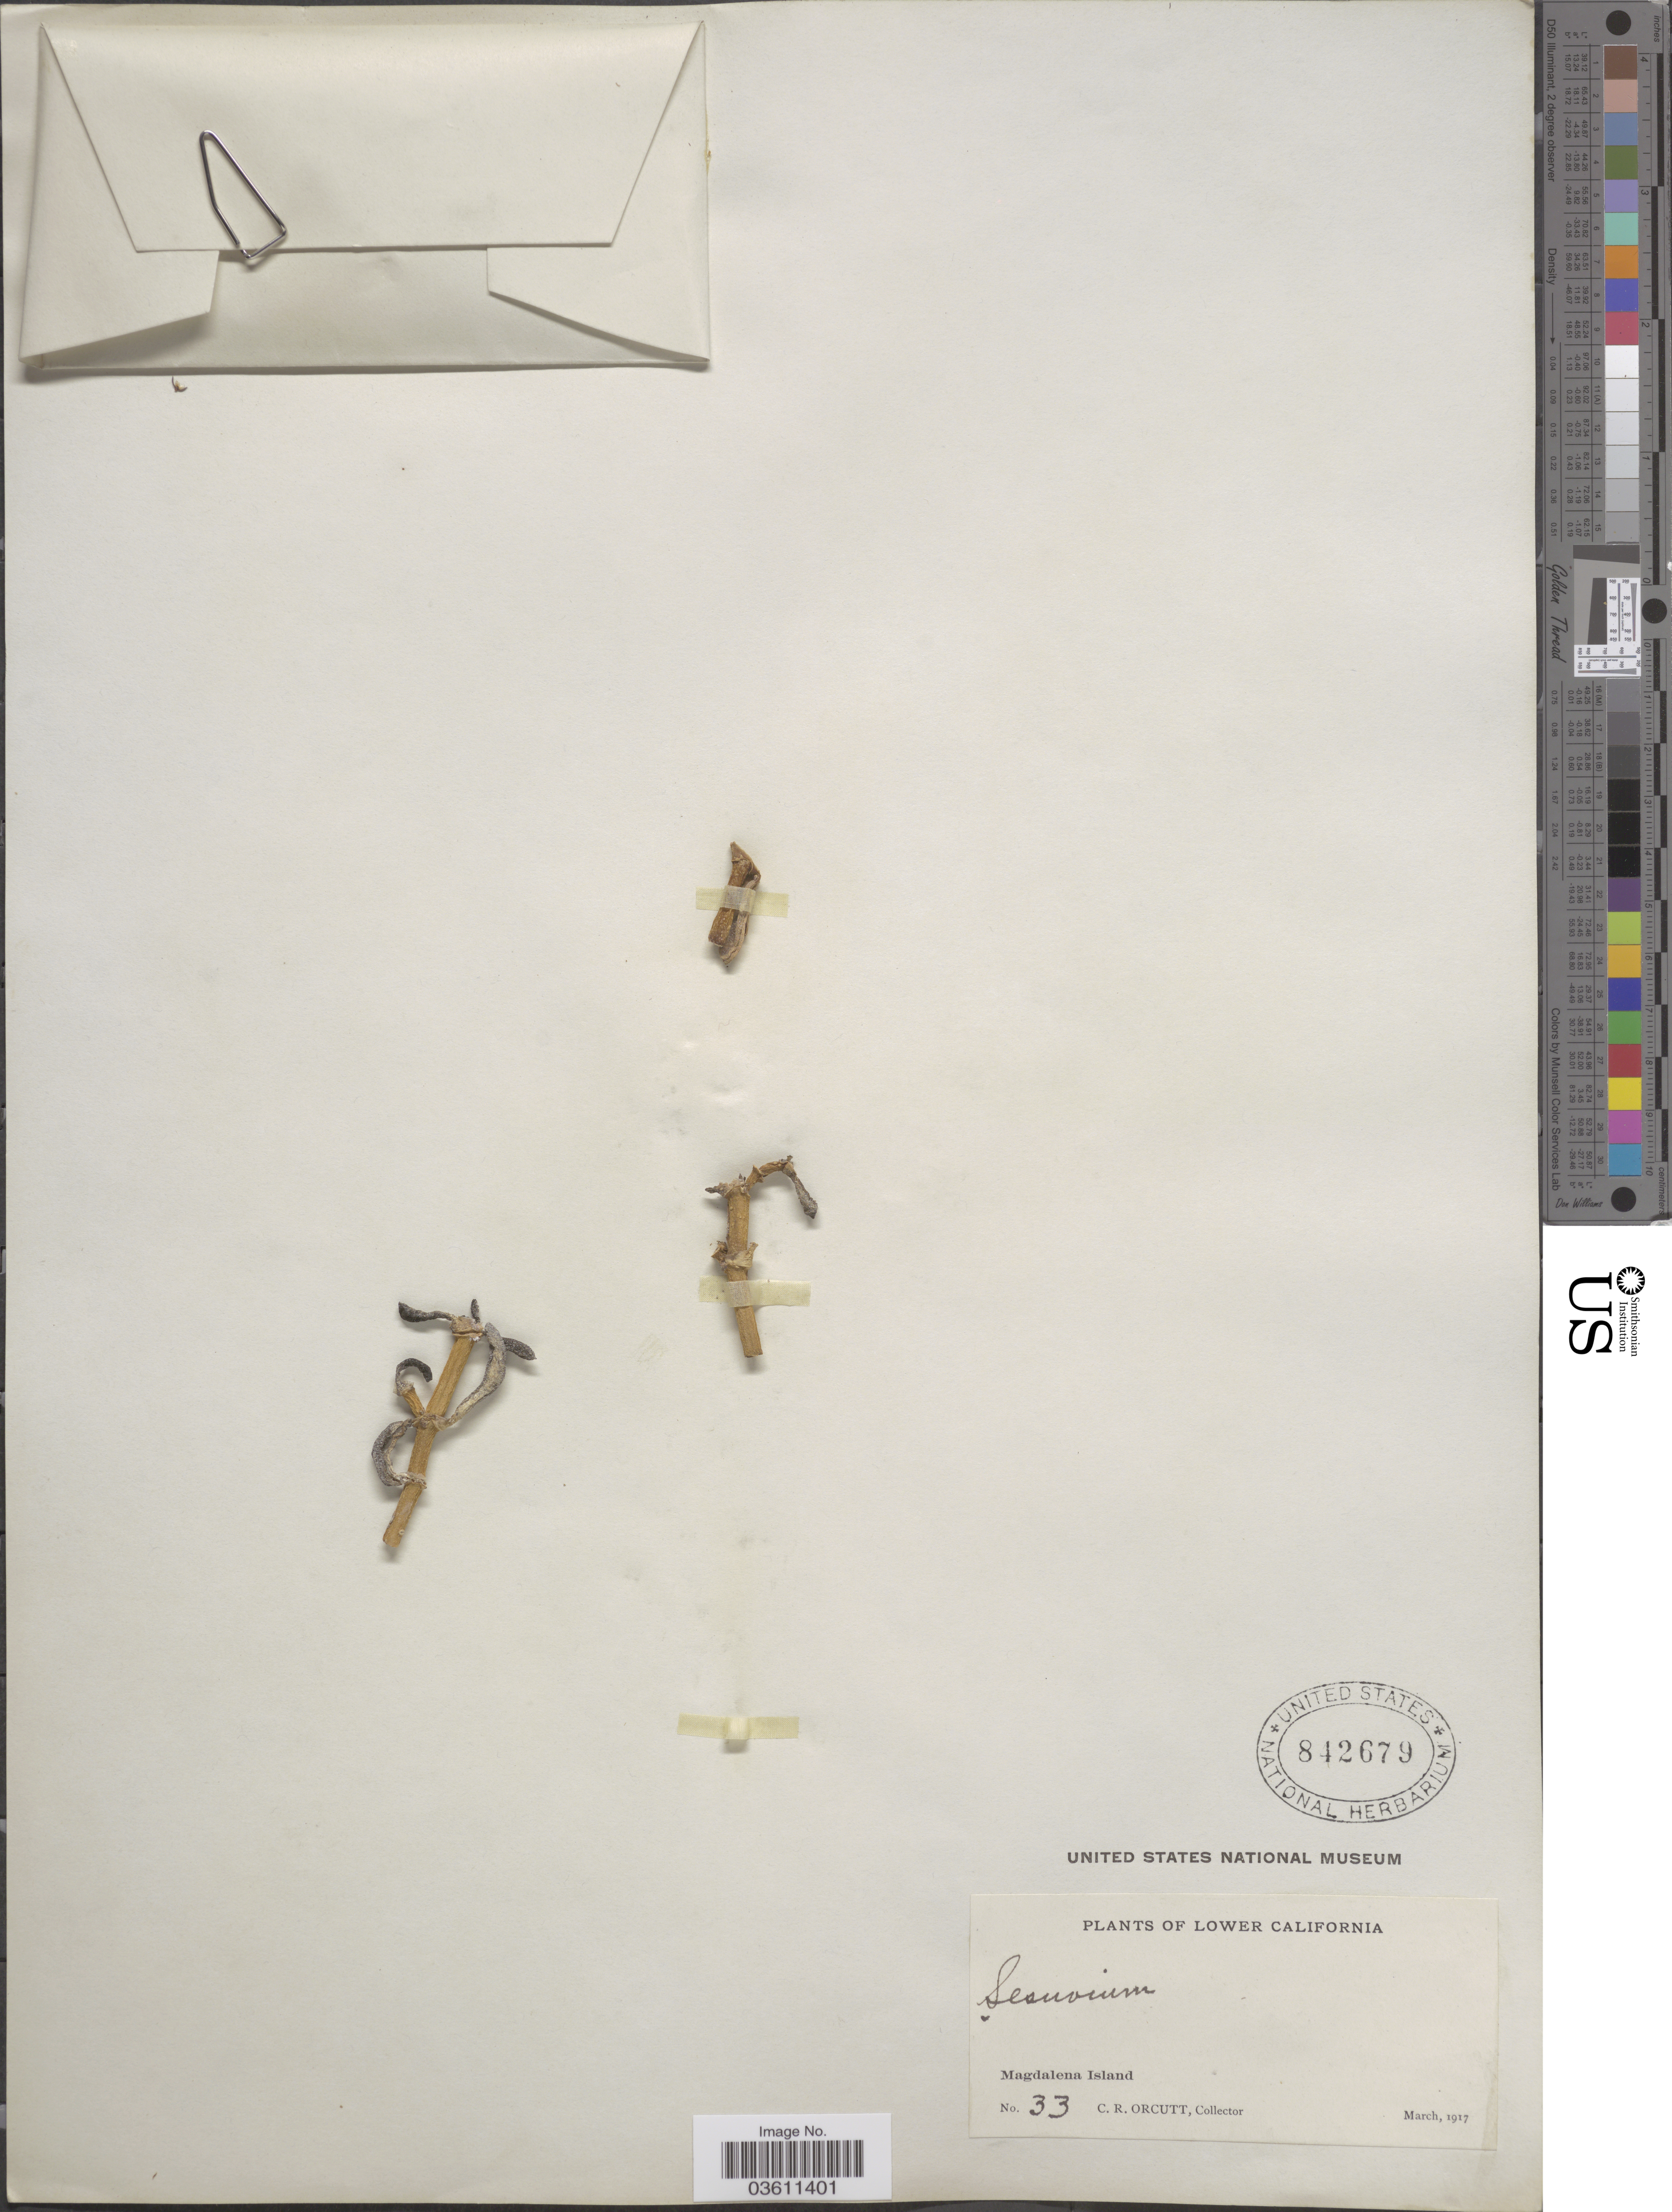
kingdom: Plantae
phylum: Tracheophyta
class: Magnoliopsida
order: Caryophyllales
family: Aizoaceae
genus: Sesuvium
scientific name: Sesuvium revolutifolium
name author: Ortega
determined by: Strong, Mark T., (BOT), Smithsonian Institution - National Museum of Natural History (UNITED STATES)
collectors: C. R. Orcutt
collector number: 33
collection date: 1917-03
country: Mexico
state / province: Baja California Sur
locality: Lower California. Magdalena Island.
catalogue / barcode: US 842679